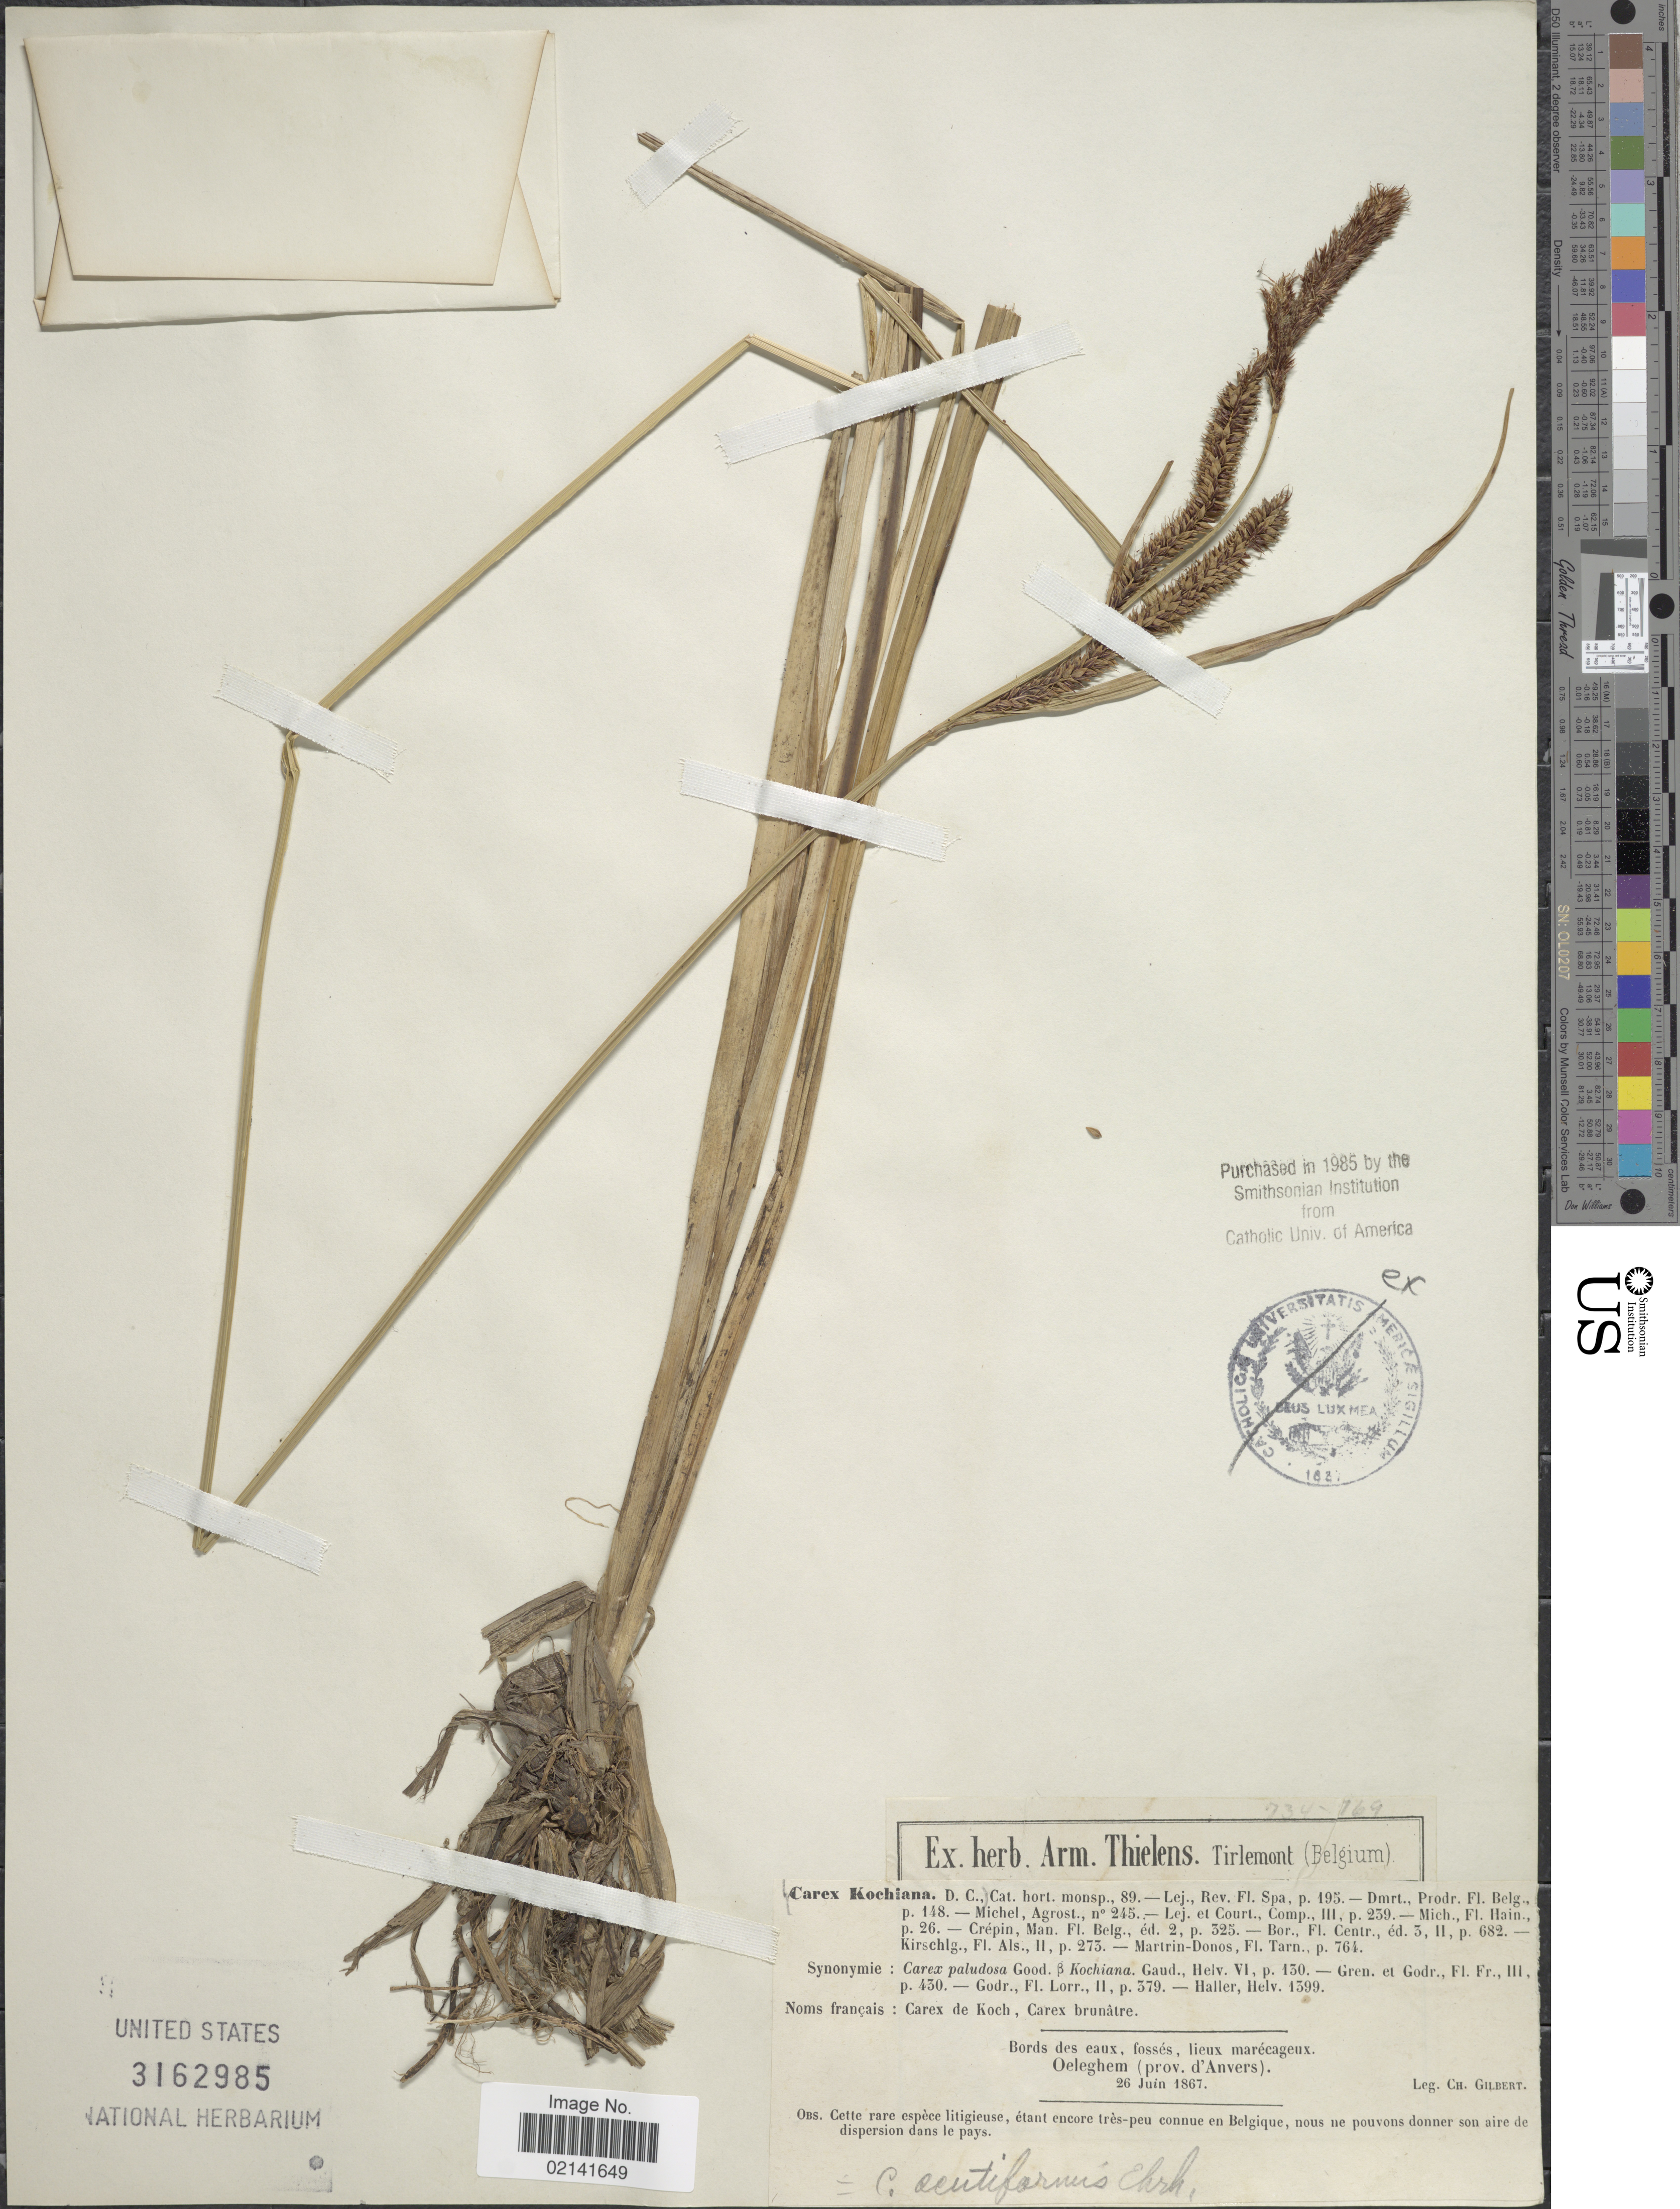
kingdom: Plantae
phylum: Tracheophyta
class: Liliopsida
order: Poales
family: Cyperaceae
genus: Carex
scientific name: Carex acutiformis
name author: Ehrh.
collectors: C. Gilbert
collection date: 1867-06-26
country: Belgium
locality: Bords des eaux, fosses, lieux marecageux. Oeleghem (prov. d' Anvers)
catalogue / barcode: US 3162985